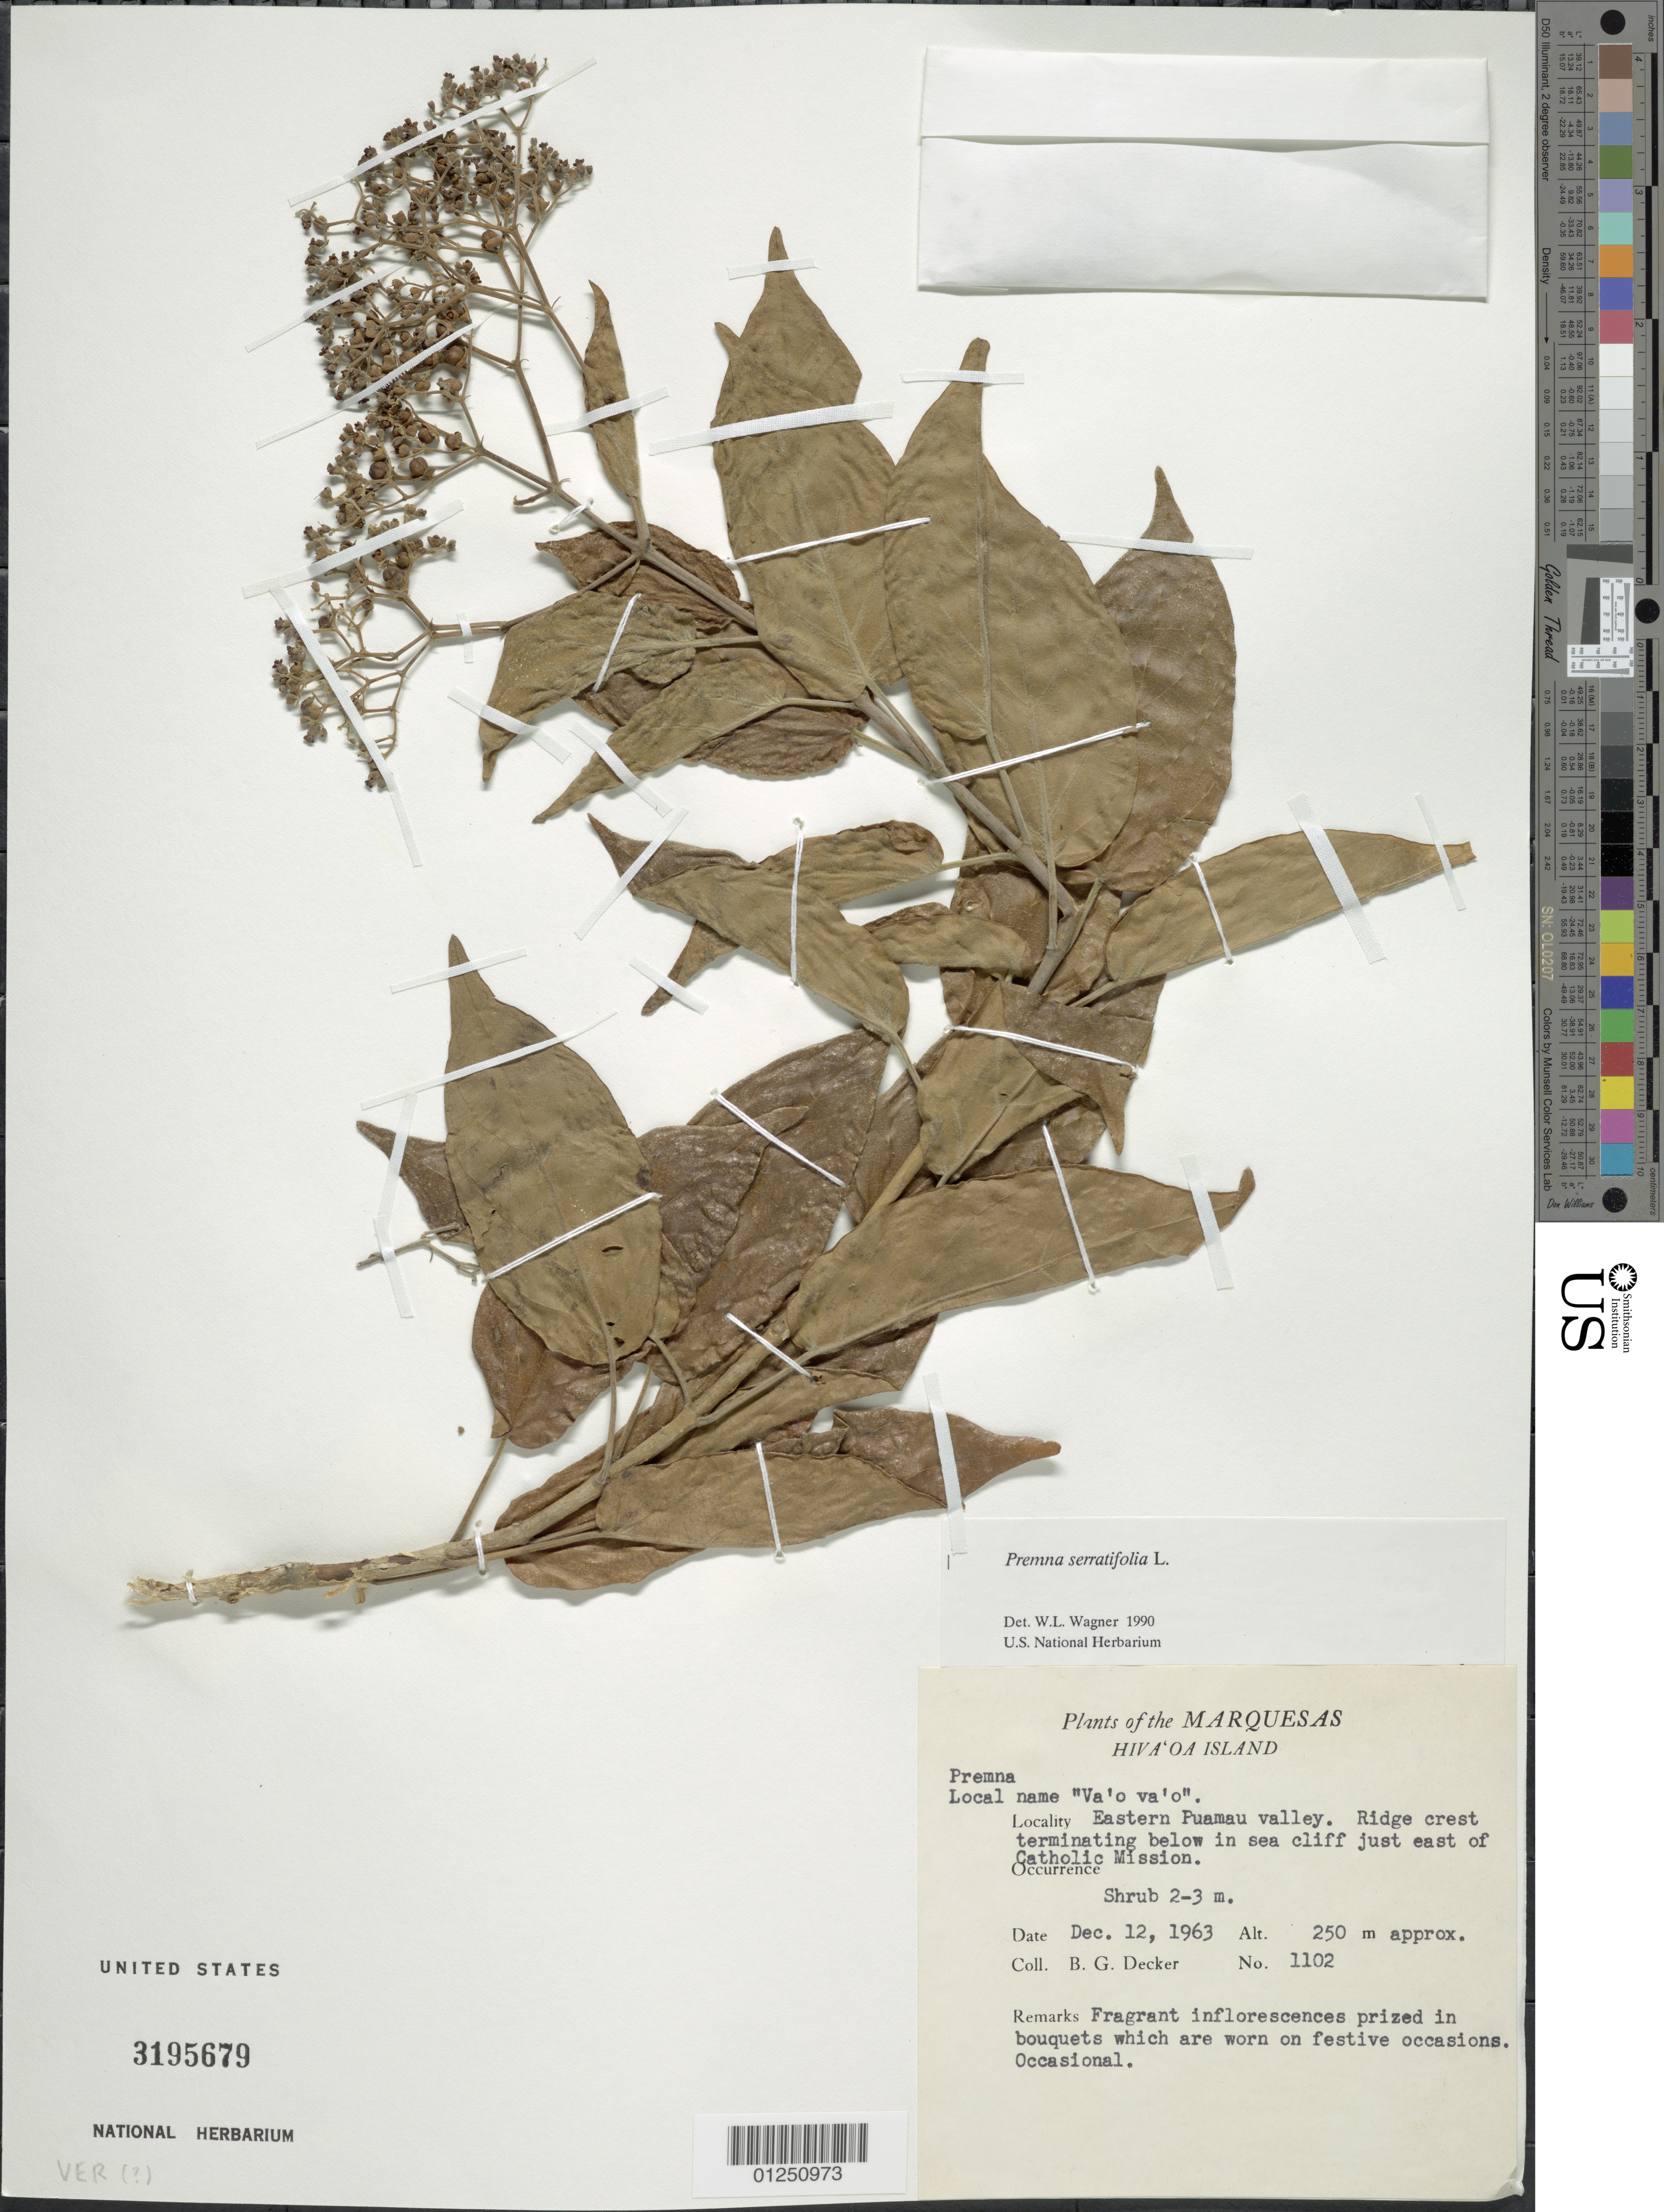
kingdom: Plantae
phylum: Tracheophyta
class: Magnoliopsida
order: Lamiales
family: Lamiaceae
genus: Premna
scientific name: Premna serratifolia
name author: L.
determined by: Wagner, W. L., (BOT), Smithsonian Institution - National Museum of Natural History (UNITED STATES)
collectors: B. G. Decker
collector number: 1102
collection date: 1963-12-12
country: French Polynesia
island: Hiva Oa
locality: E Puamau Valley, E of Catholic Mission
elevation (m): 250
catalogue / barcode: US 3195679